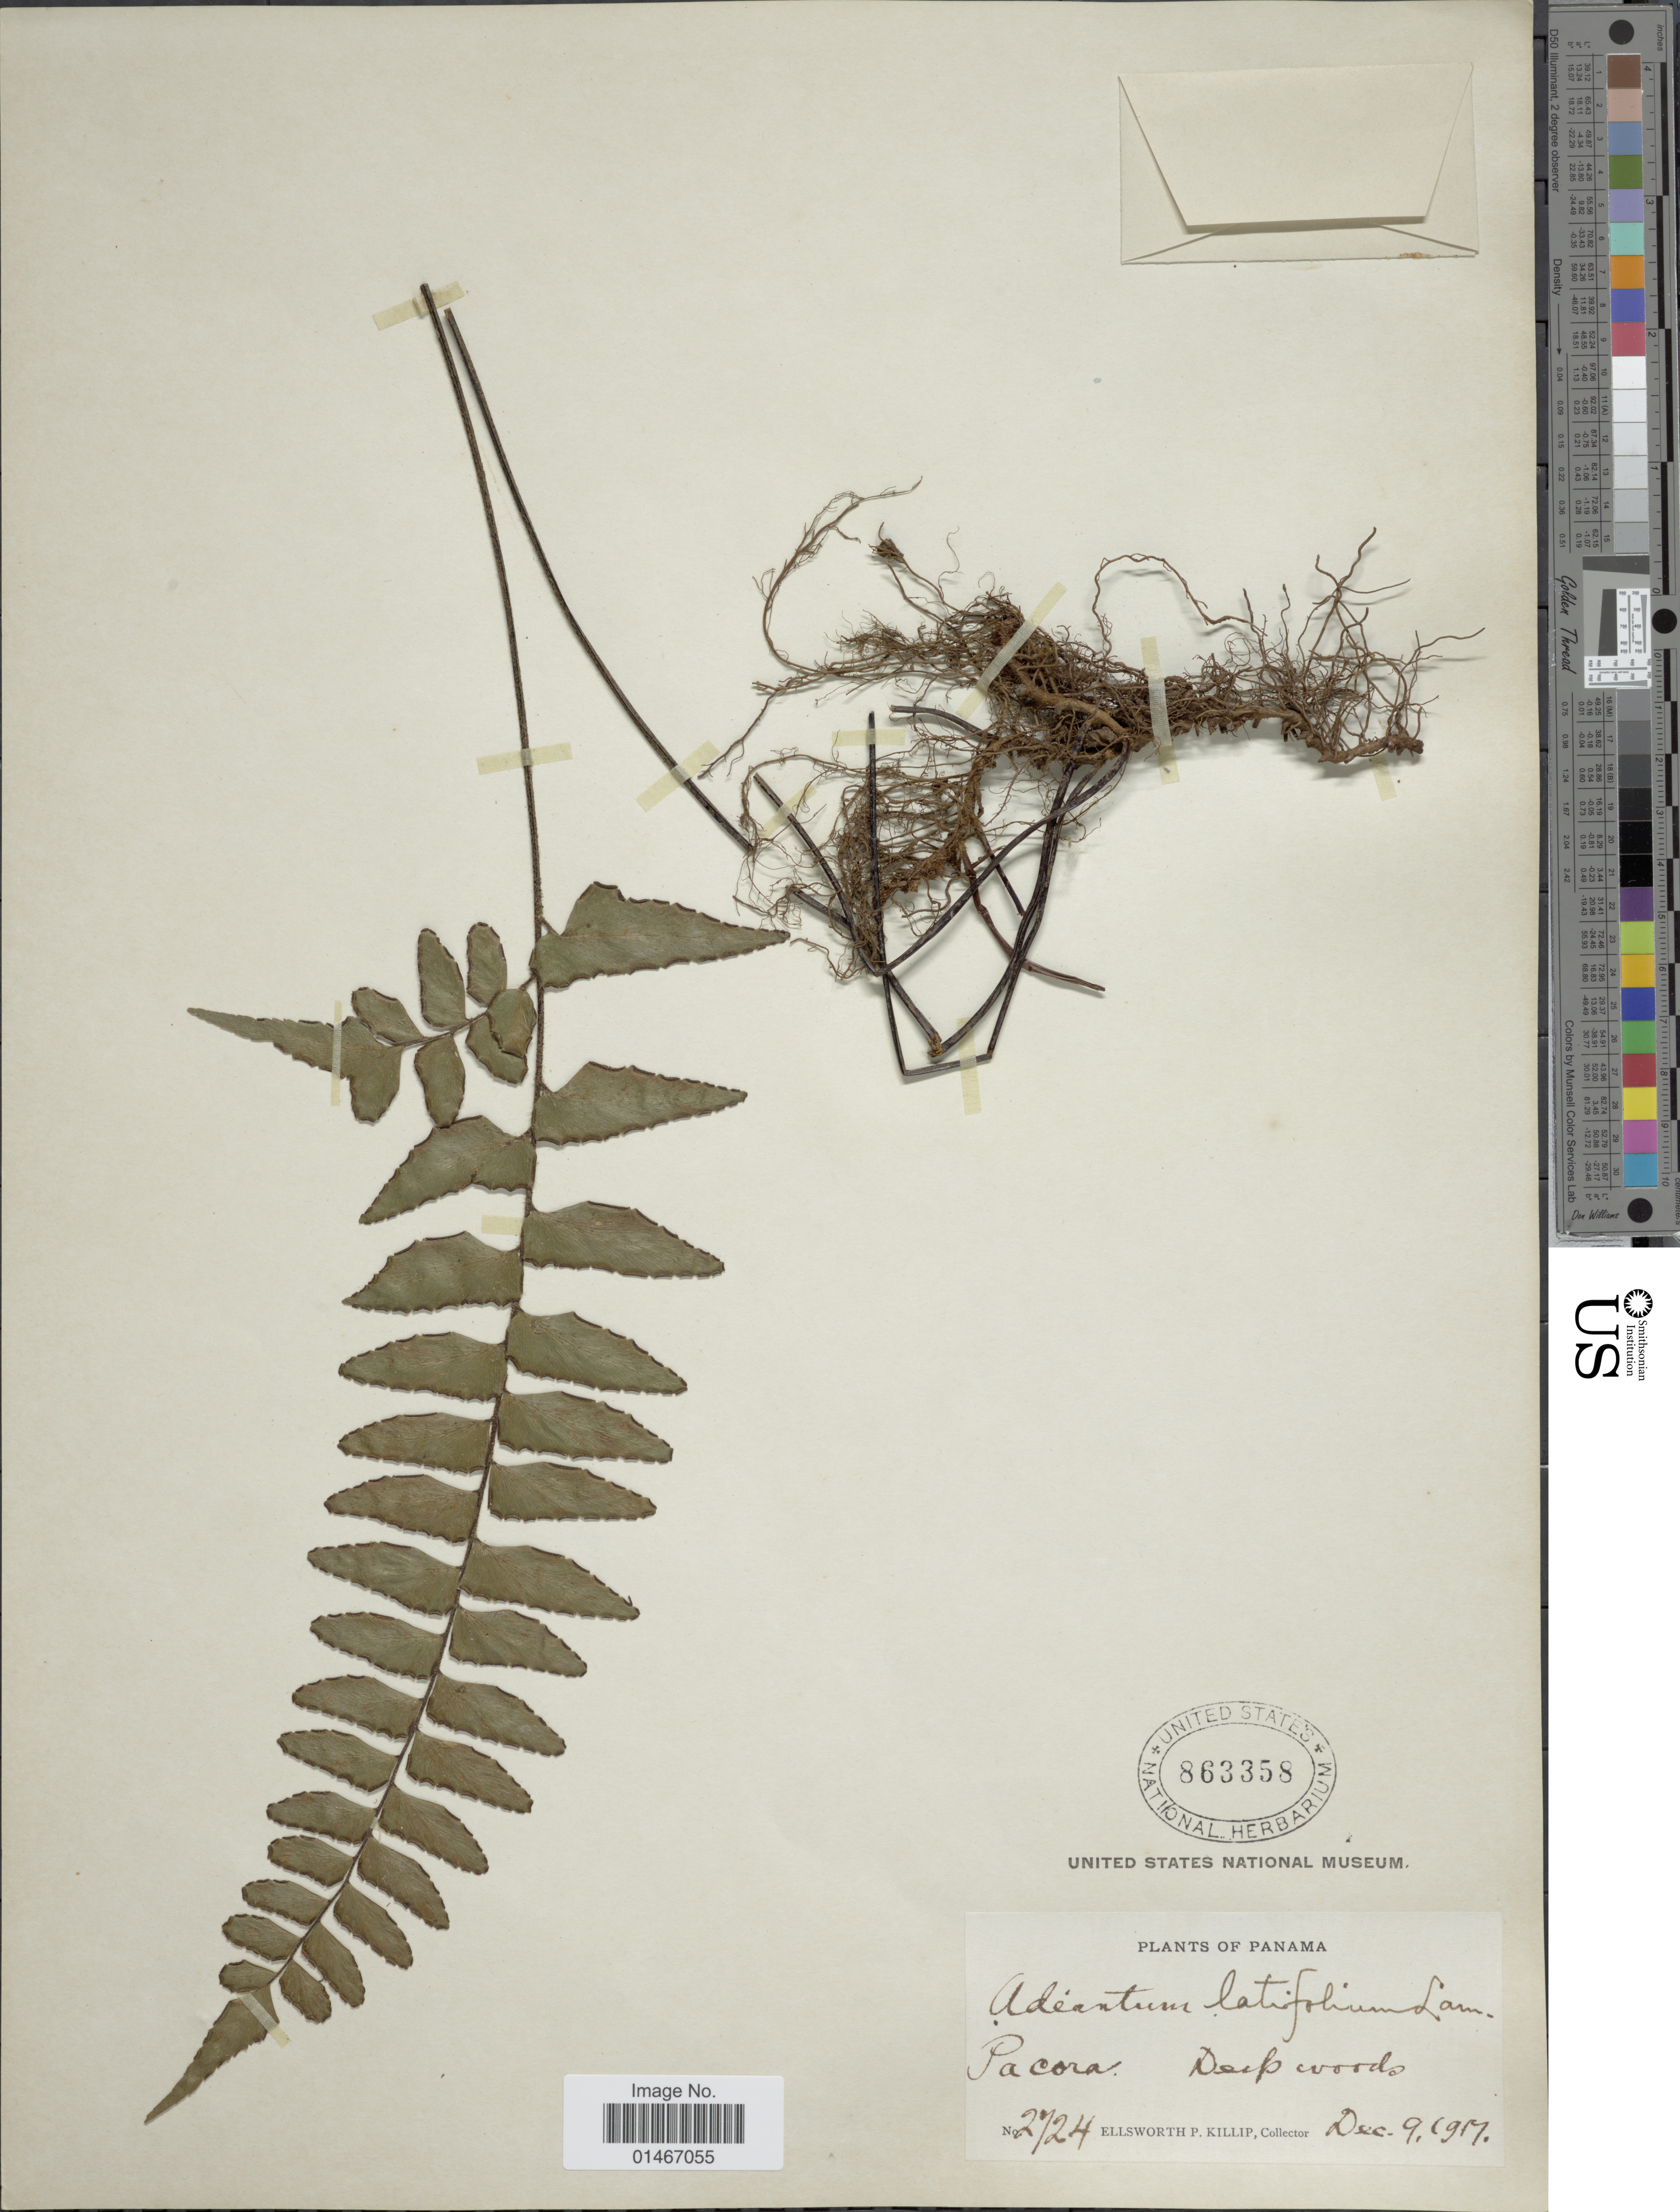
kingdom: Plantae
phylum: Tracheophyta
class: Polypodiopsida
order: Polypodiales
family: Pteridaceae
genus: Adiantum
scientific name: Adiantum latifolium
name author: Lam.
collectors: E. P. Killip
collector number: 2724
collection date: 1917-12-09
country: Panama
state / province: Panamá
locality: Pacora.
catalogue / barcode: US 863358